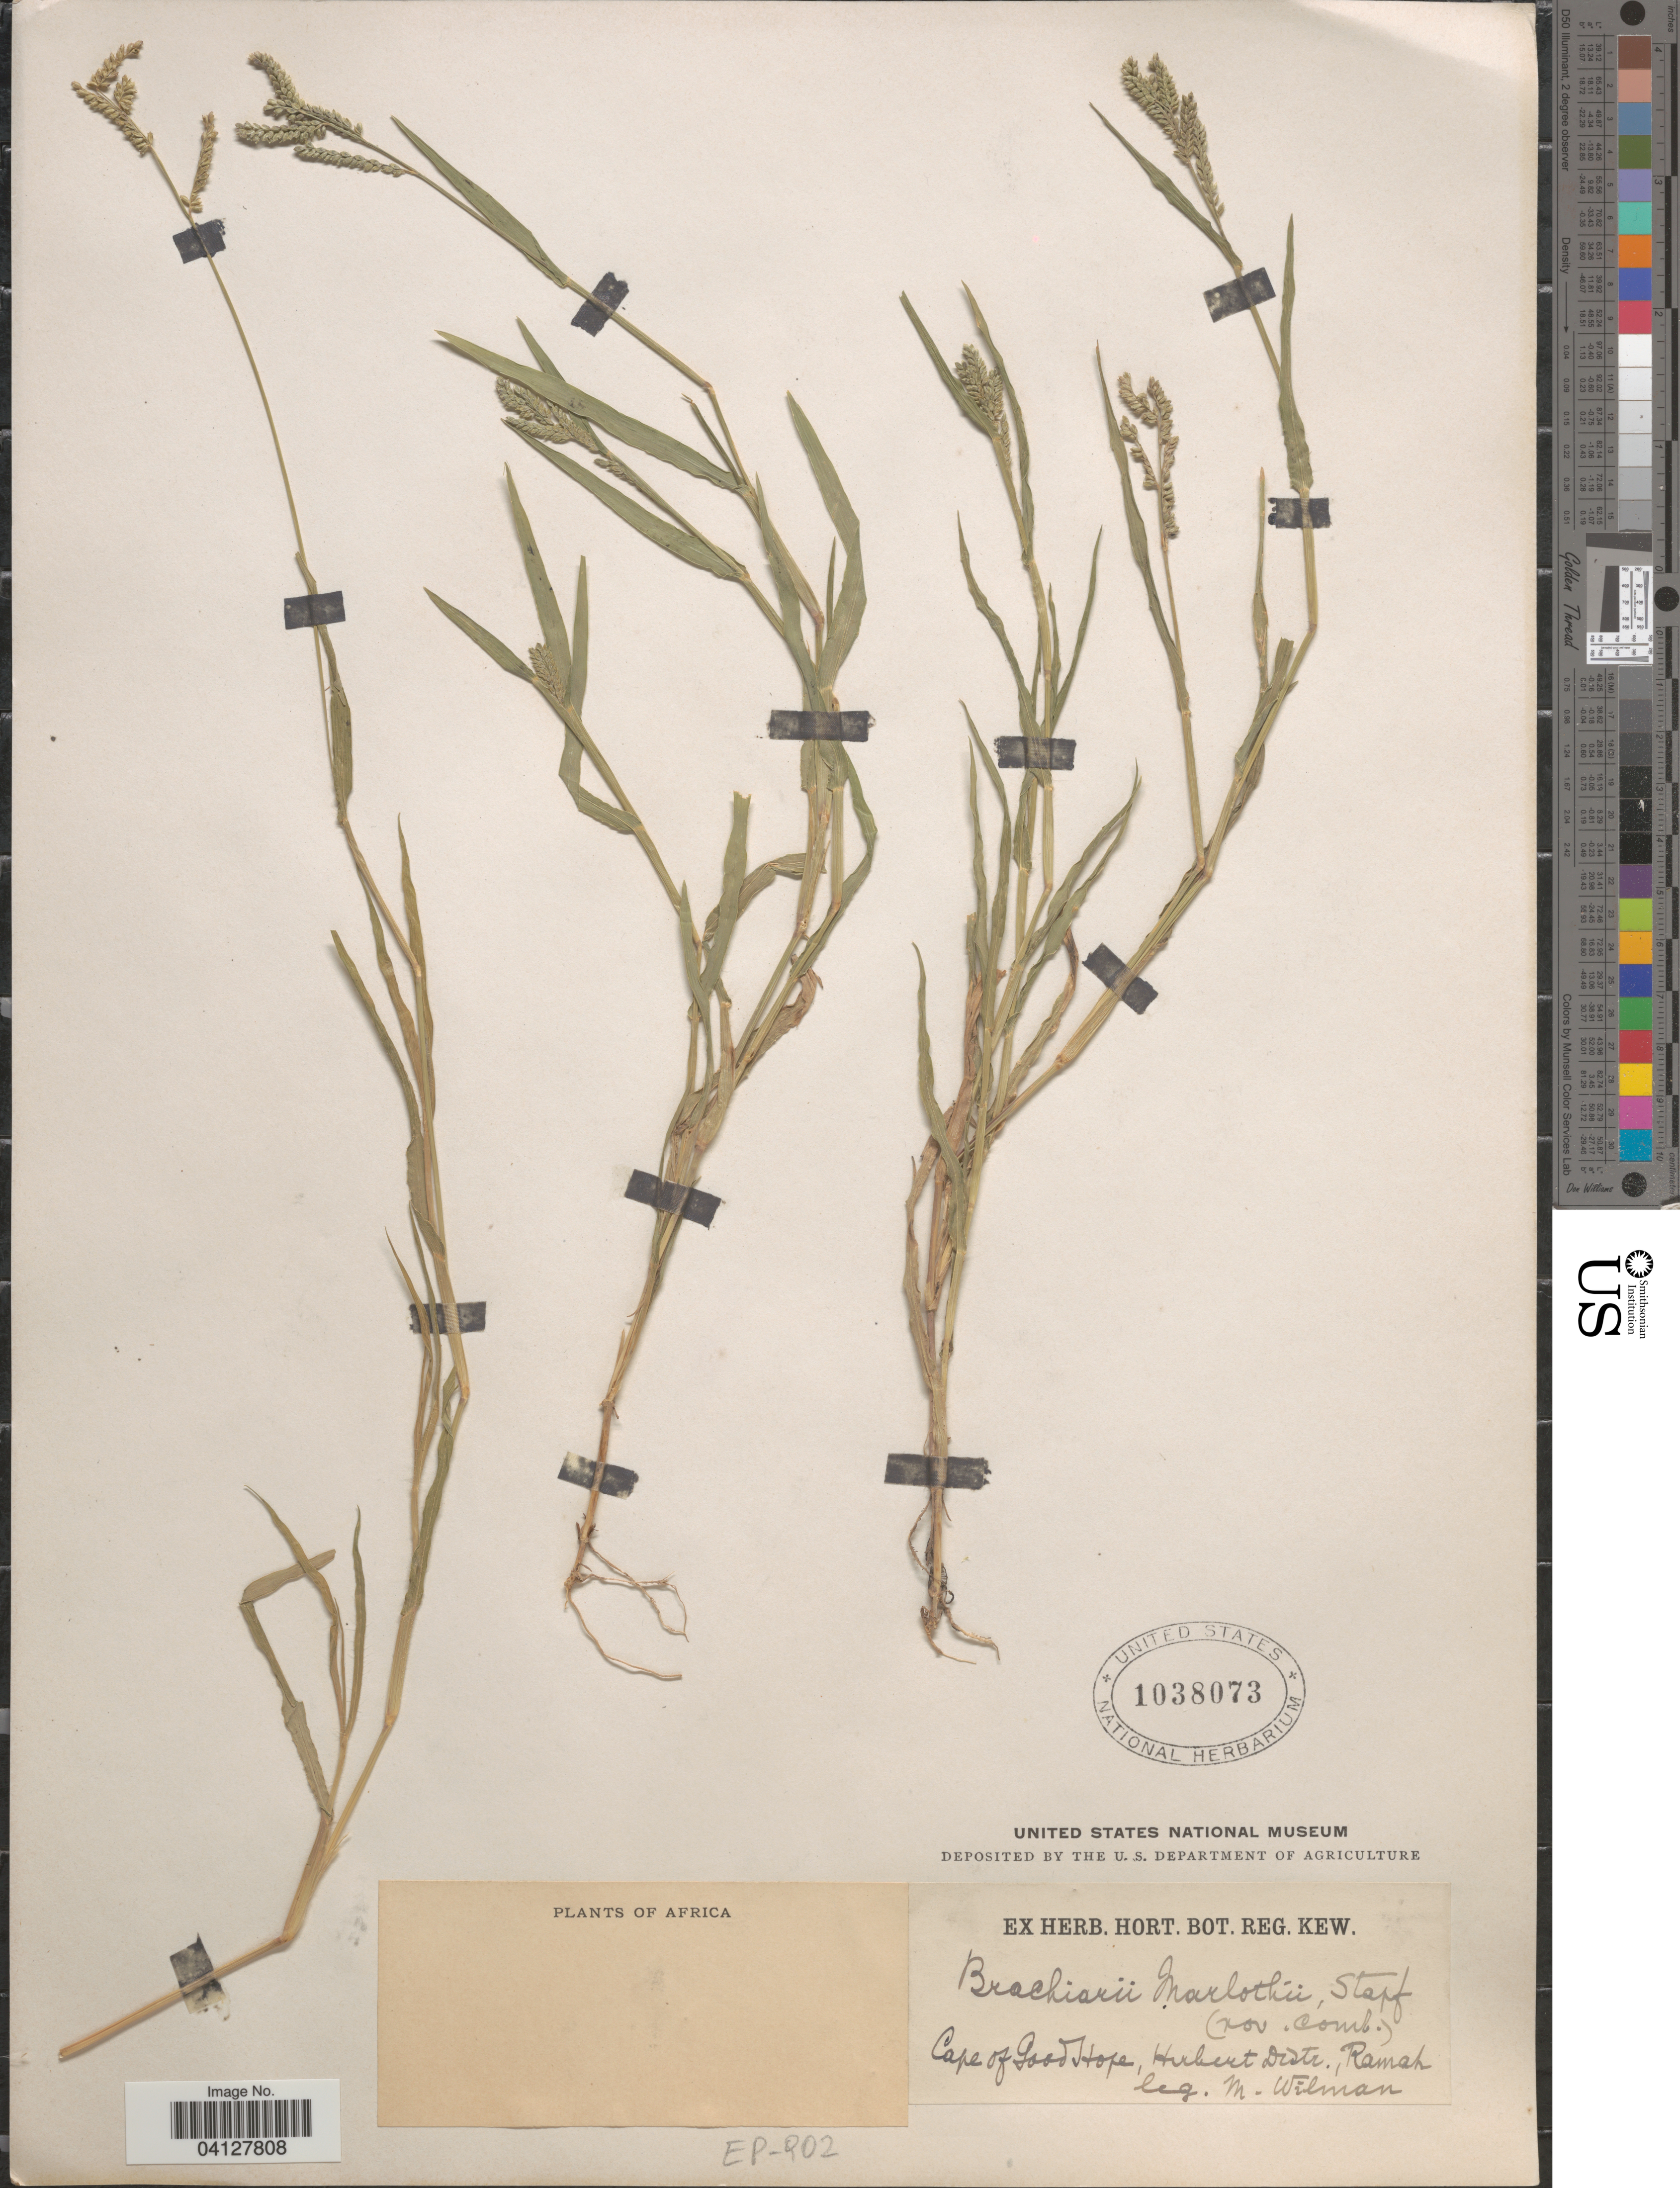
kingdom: Plantae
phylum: Tracheophyta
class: Liliopsida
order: Poales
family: Poaceae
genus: Brachiaria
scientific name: Brachiaria marlothii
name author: (Hack.) Stent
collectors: M. Wilman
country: South Africa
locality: Africa. Cape of Good Hope, Hubert Distr., Ramah.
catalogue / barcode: US 1038073